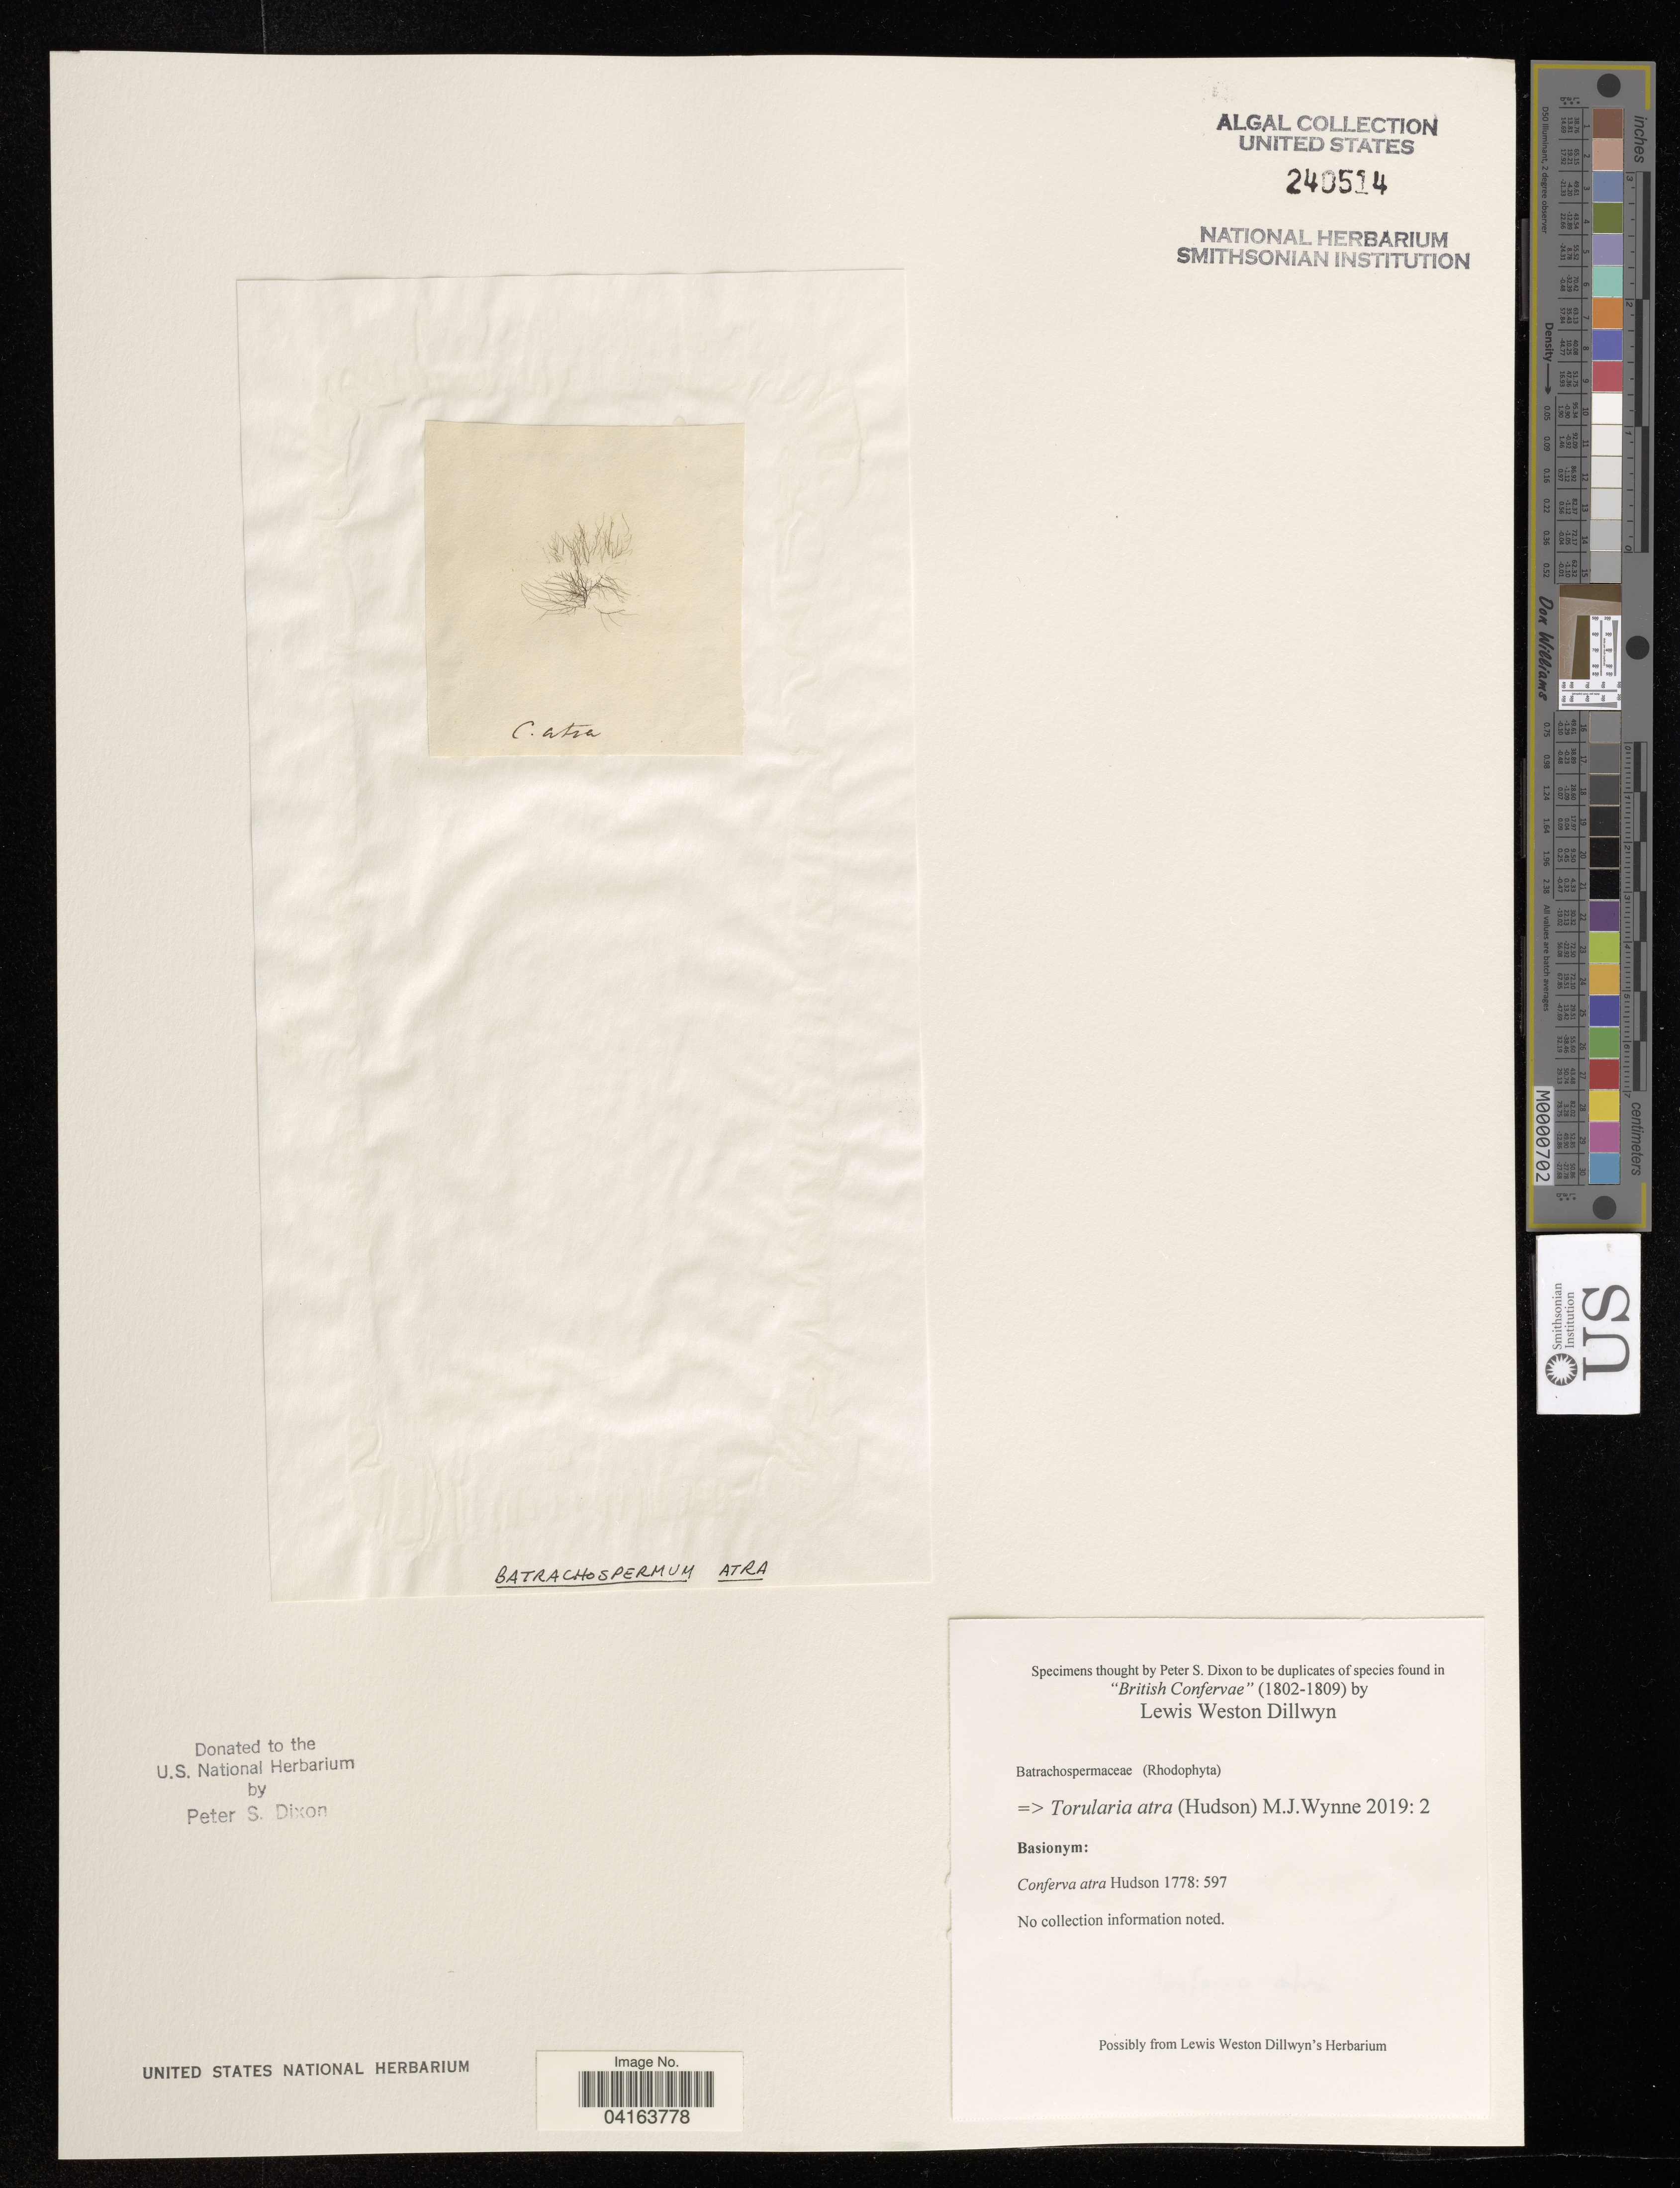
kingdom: Plantae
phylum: Rhodophyta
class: Florideophyceae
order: Batrachospermales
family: Batrachospermaceae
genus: Torularia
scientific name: Torularia atra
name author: (Hudson) M.J. Wynne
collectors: P. S. Dixon & L. W. Dillwyn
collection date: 1802/1809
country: United Kingdom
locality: British Confervae.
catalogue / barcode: US 240514